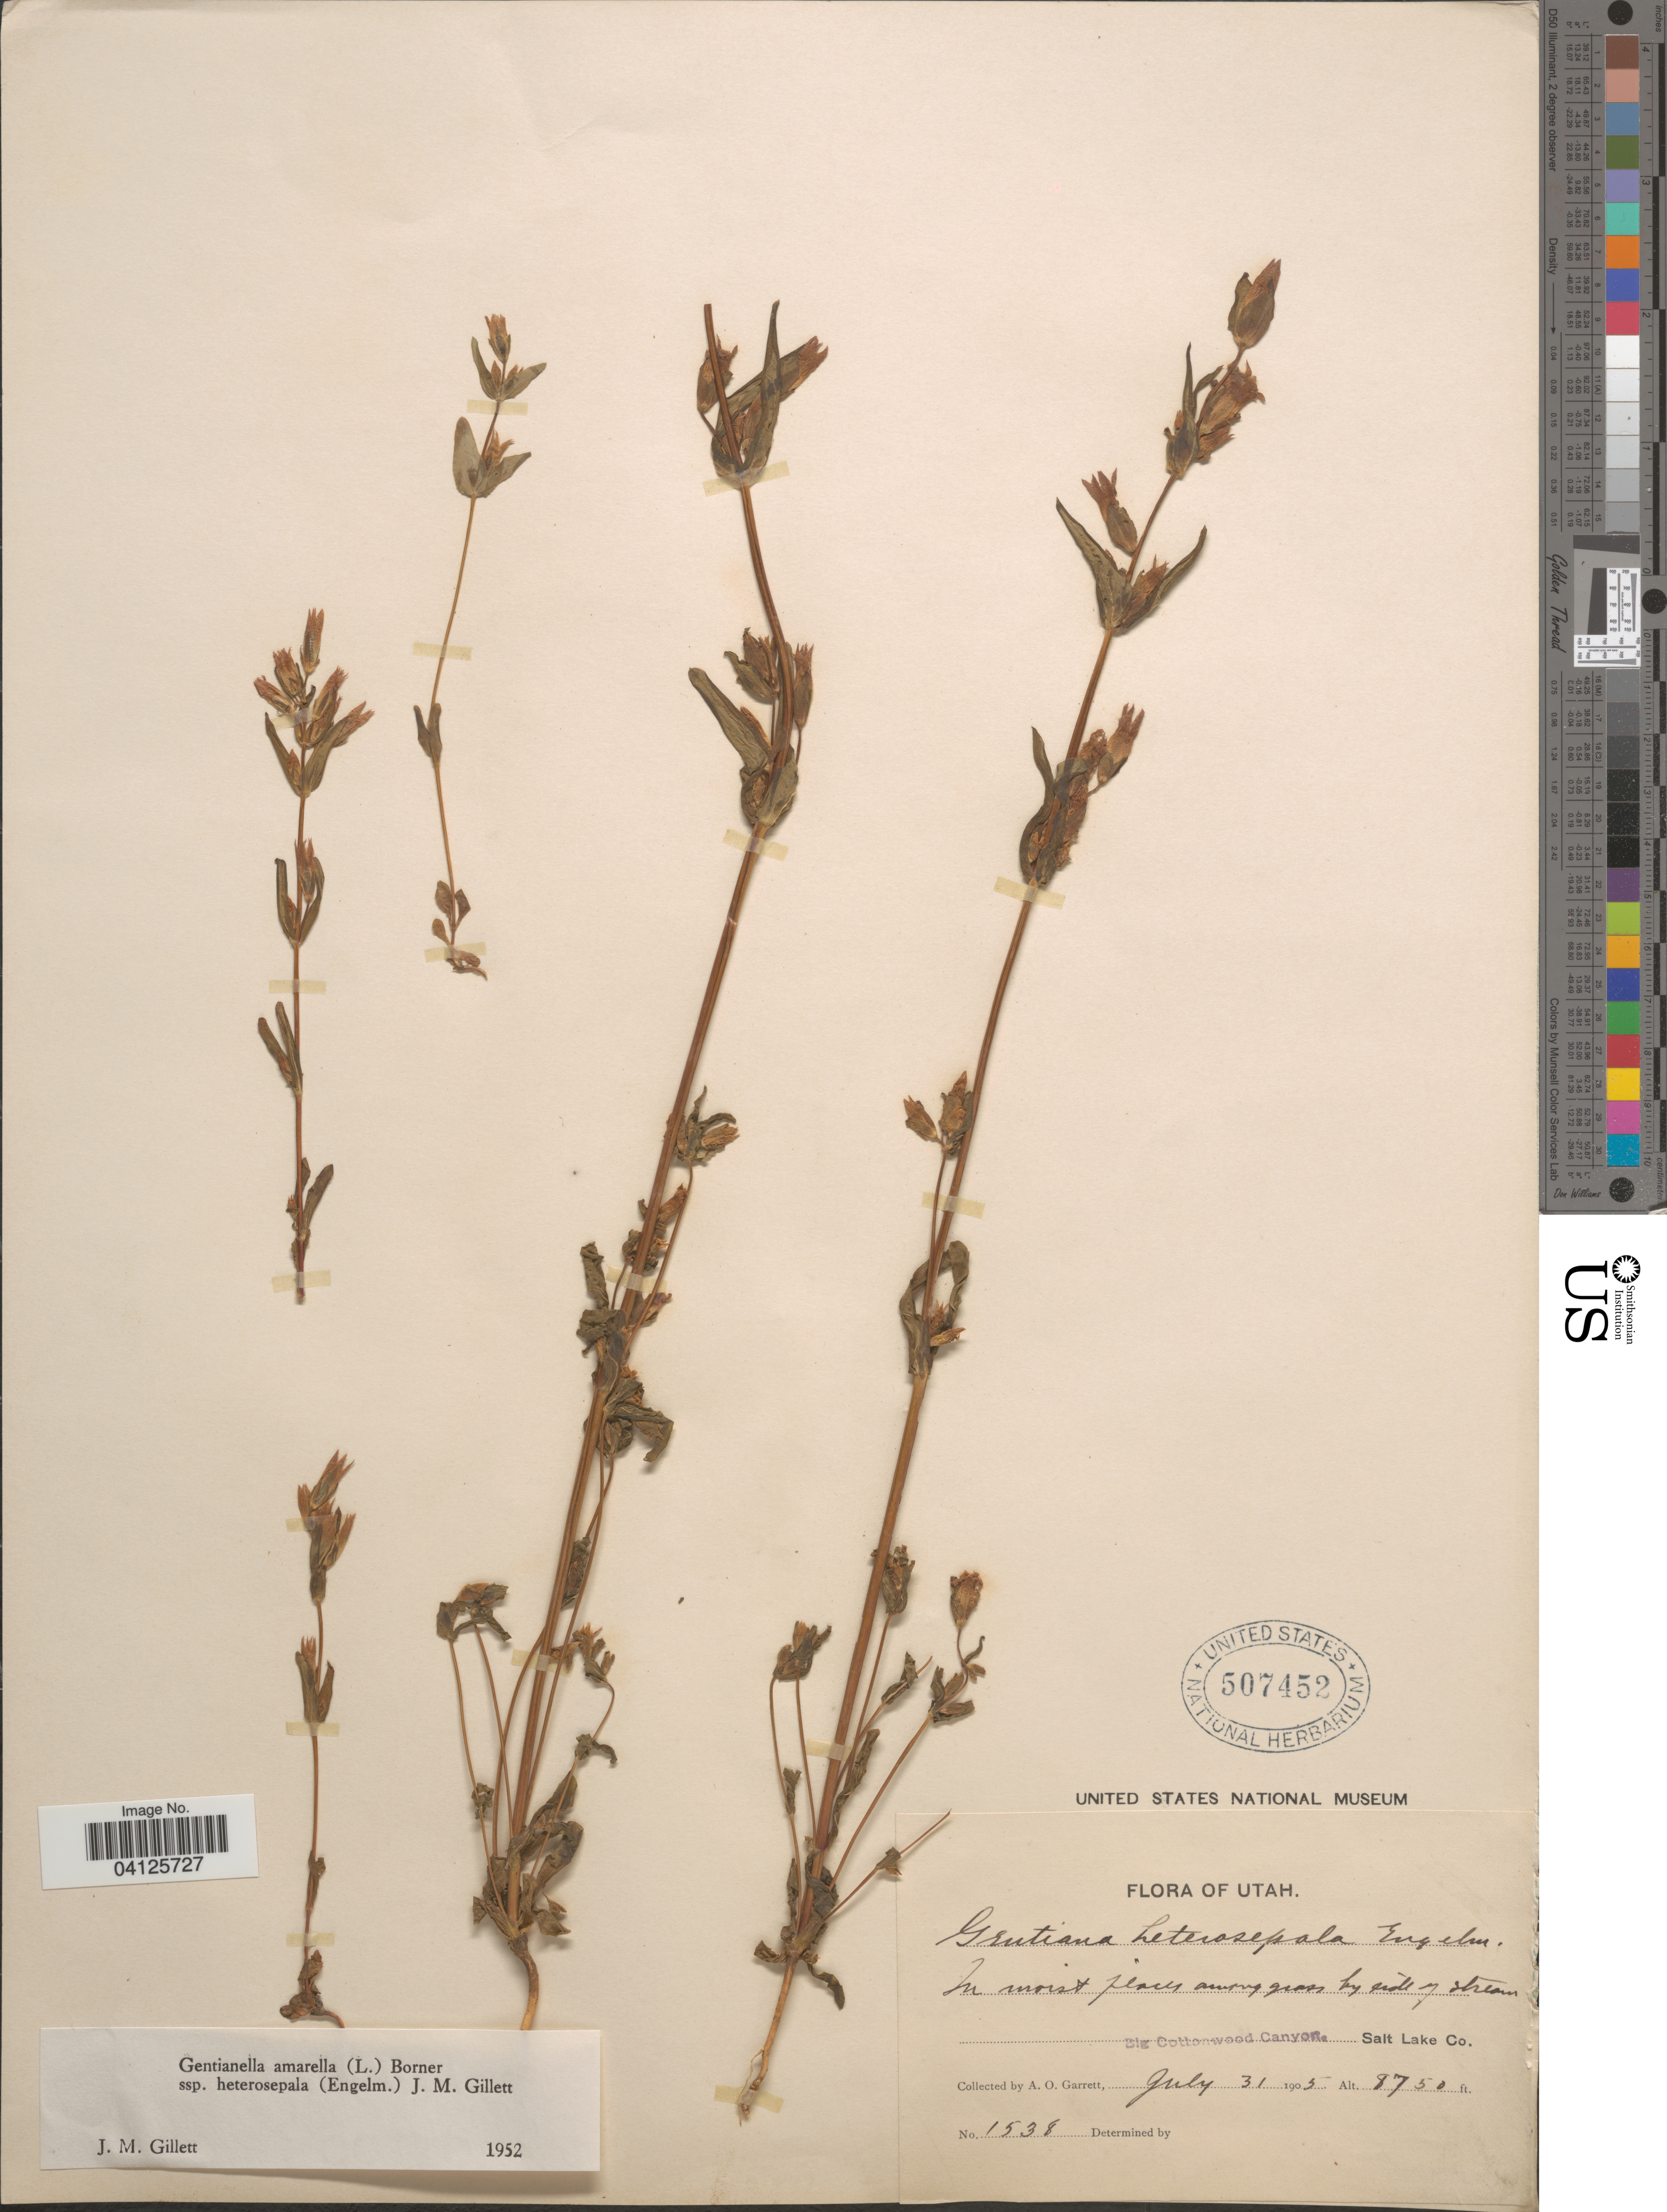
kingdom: Plantae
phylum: Tracheophyta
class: Magnoliopsida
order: Gentianales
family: Gentianaceae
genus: Gentianella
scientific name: Gentianella amarella subsp. heterosepala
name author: (Engelm.) J.M. Gillet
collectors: A. O. Garrett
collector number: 1538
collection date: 1905-07-31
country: United States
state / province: Utah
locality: Big Cottonwood Canyon. Salt LAke Co.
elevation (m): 2667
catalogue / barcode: US 507452